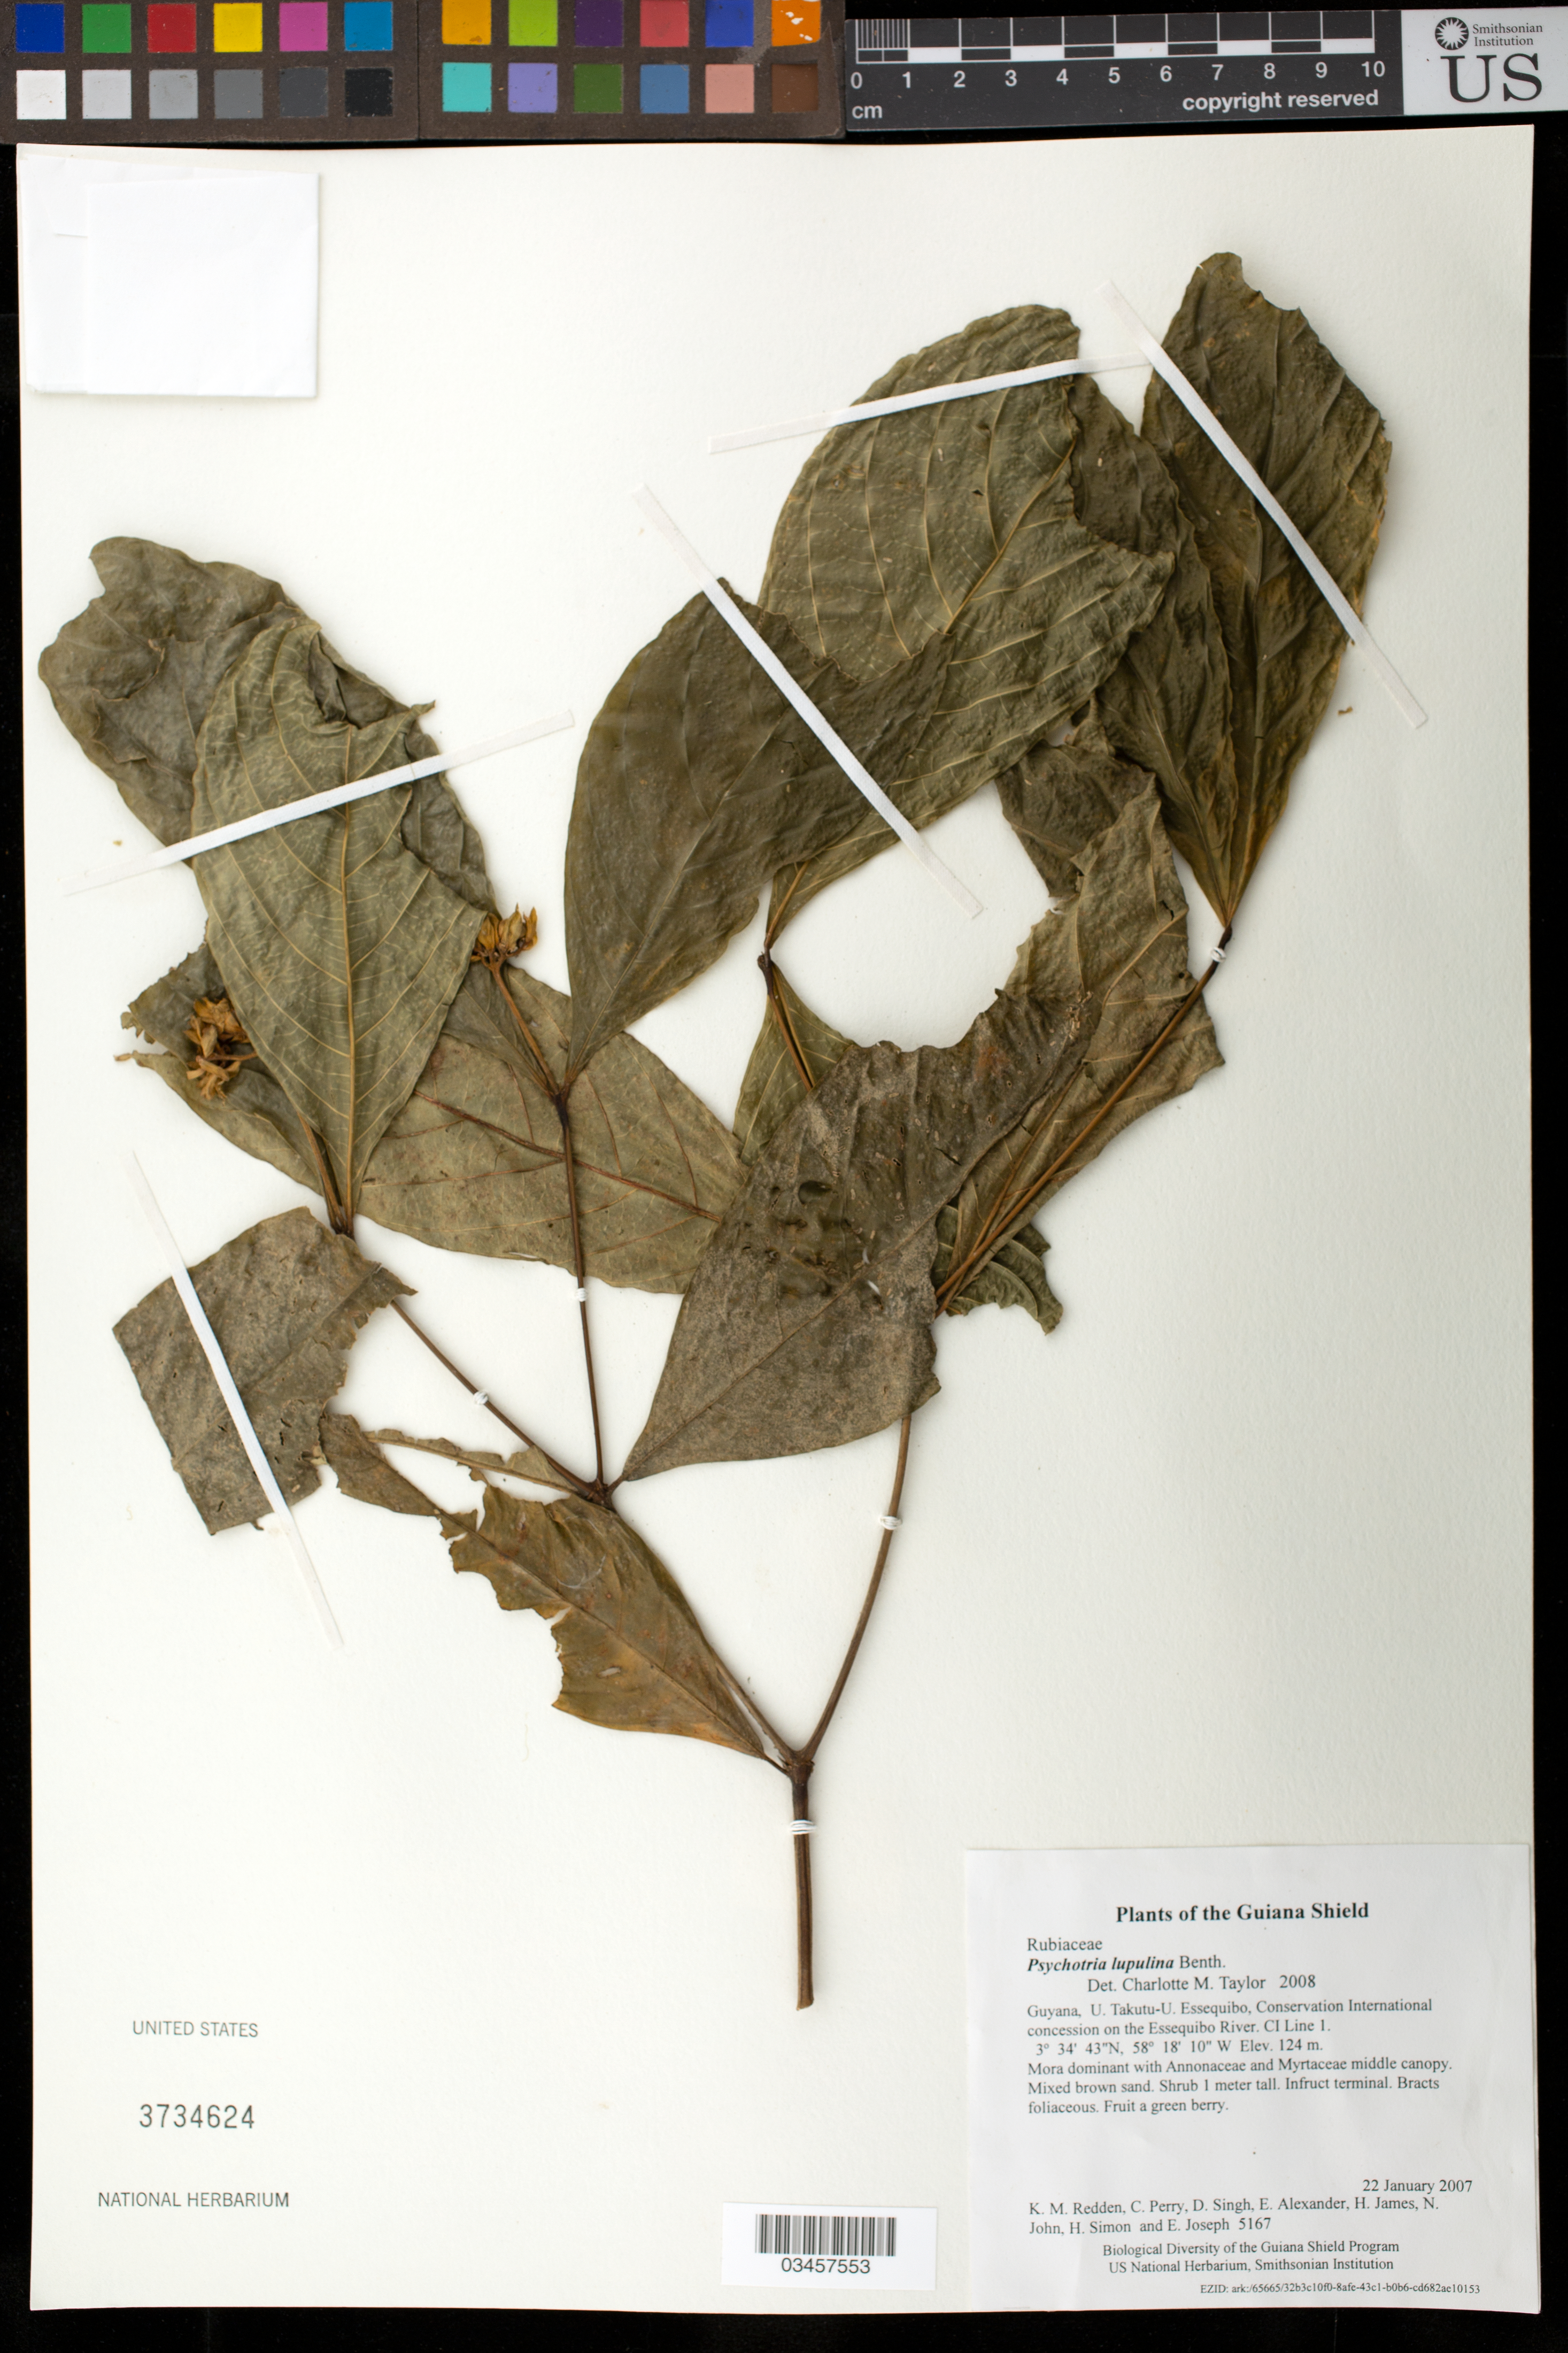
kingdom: Plantae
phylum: Tracheophyta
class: Magnoliopsida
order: Gentianales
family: Rubiaceae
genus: Palicourea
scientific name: Palicourea justiciifolia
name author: (Rudge) Delprete & J.H. Kirkbr.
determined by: Kirkbride, J. H., Jr.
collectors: K. M. Redden, C. Perry, D. Singh, E. Alexander, H. James, N. John, H. Simon & E. Joseph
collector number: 5167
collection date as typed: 22 January 2007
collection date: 2007-01-22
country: Guyana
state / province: U. Takutu-U. Essequibo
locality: Conservation International concession on the Essequibo River. CI Line 1.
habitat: Mora dominant with Annonaceae and Myrtaceae middle canopy. Mixed brown sand.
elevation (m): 124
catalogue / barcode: US 3734624